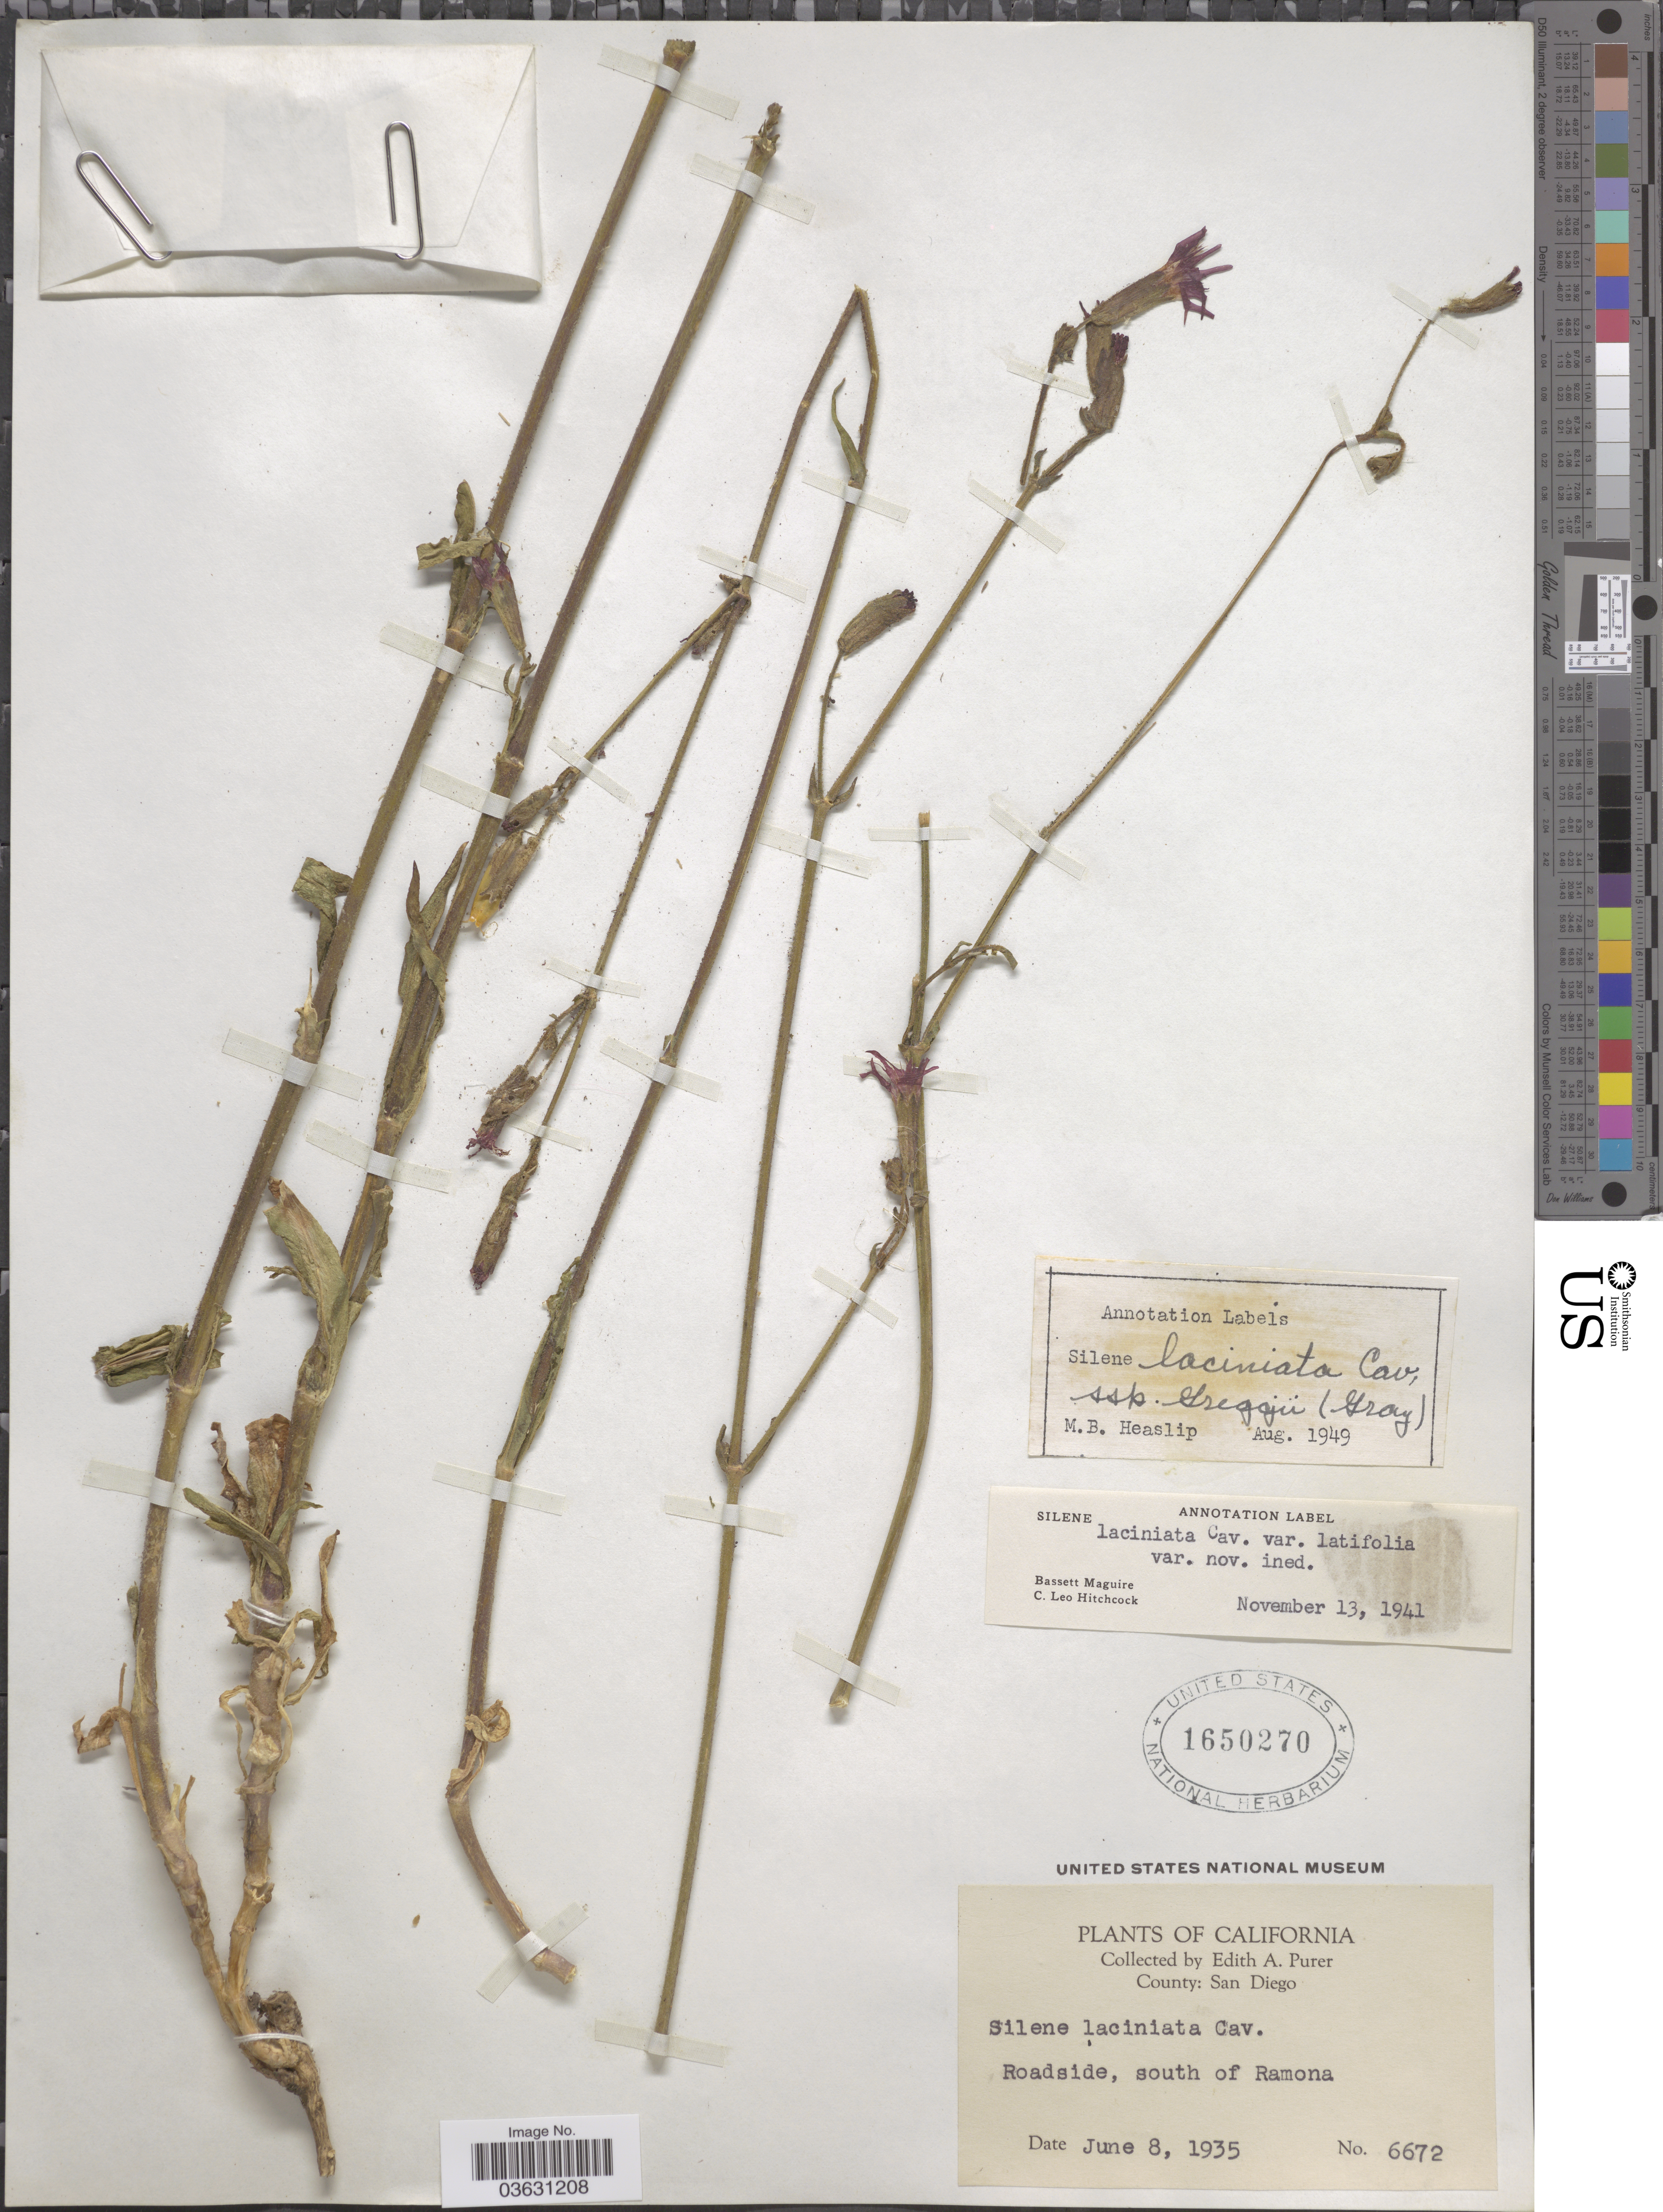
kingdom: Plantae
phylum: Tracheophyta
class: Magnoliopsida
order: Caryophyllales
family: Caryophyllaceae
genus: Silene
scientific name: Silene laciniata var. latifolia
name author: C.L. Hitchc. & Maguire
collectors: E. Purer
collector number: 6672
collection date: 1935-06-08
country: United States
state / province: California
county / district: San Diego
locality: County: San Diego. South of Ramona.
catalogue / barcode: US 1650270